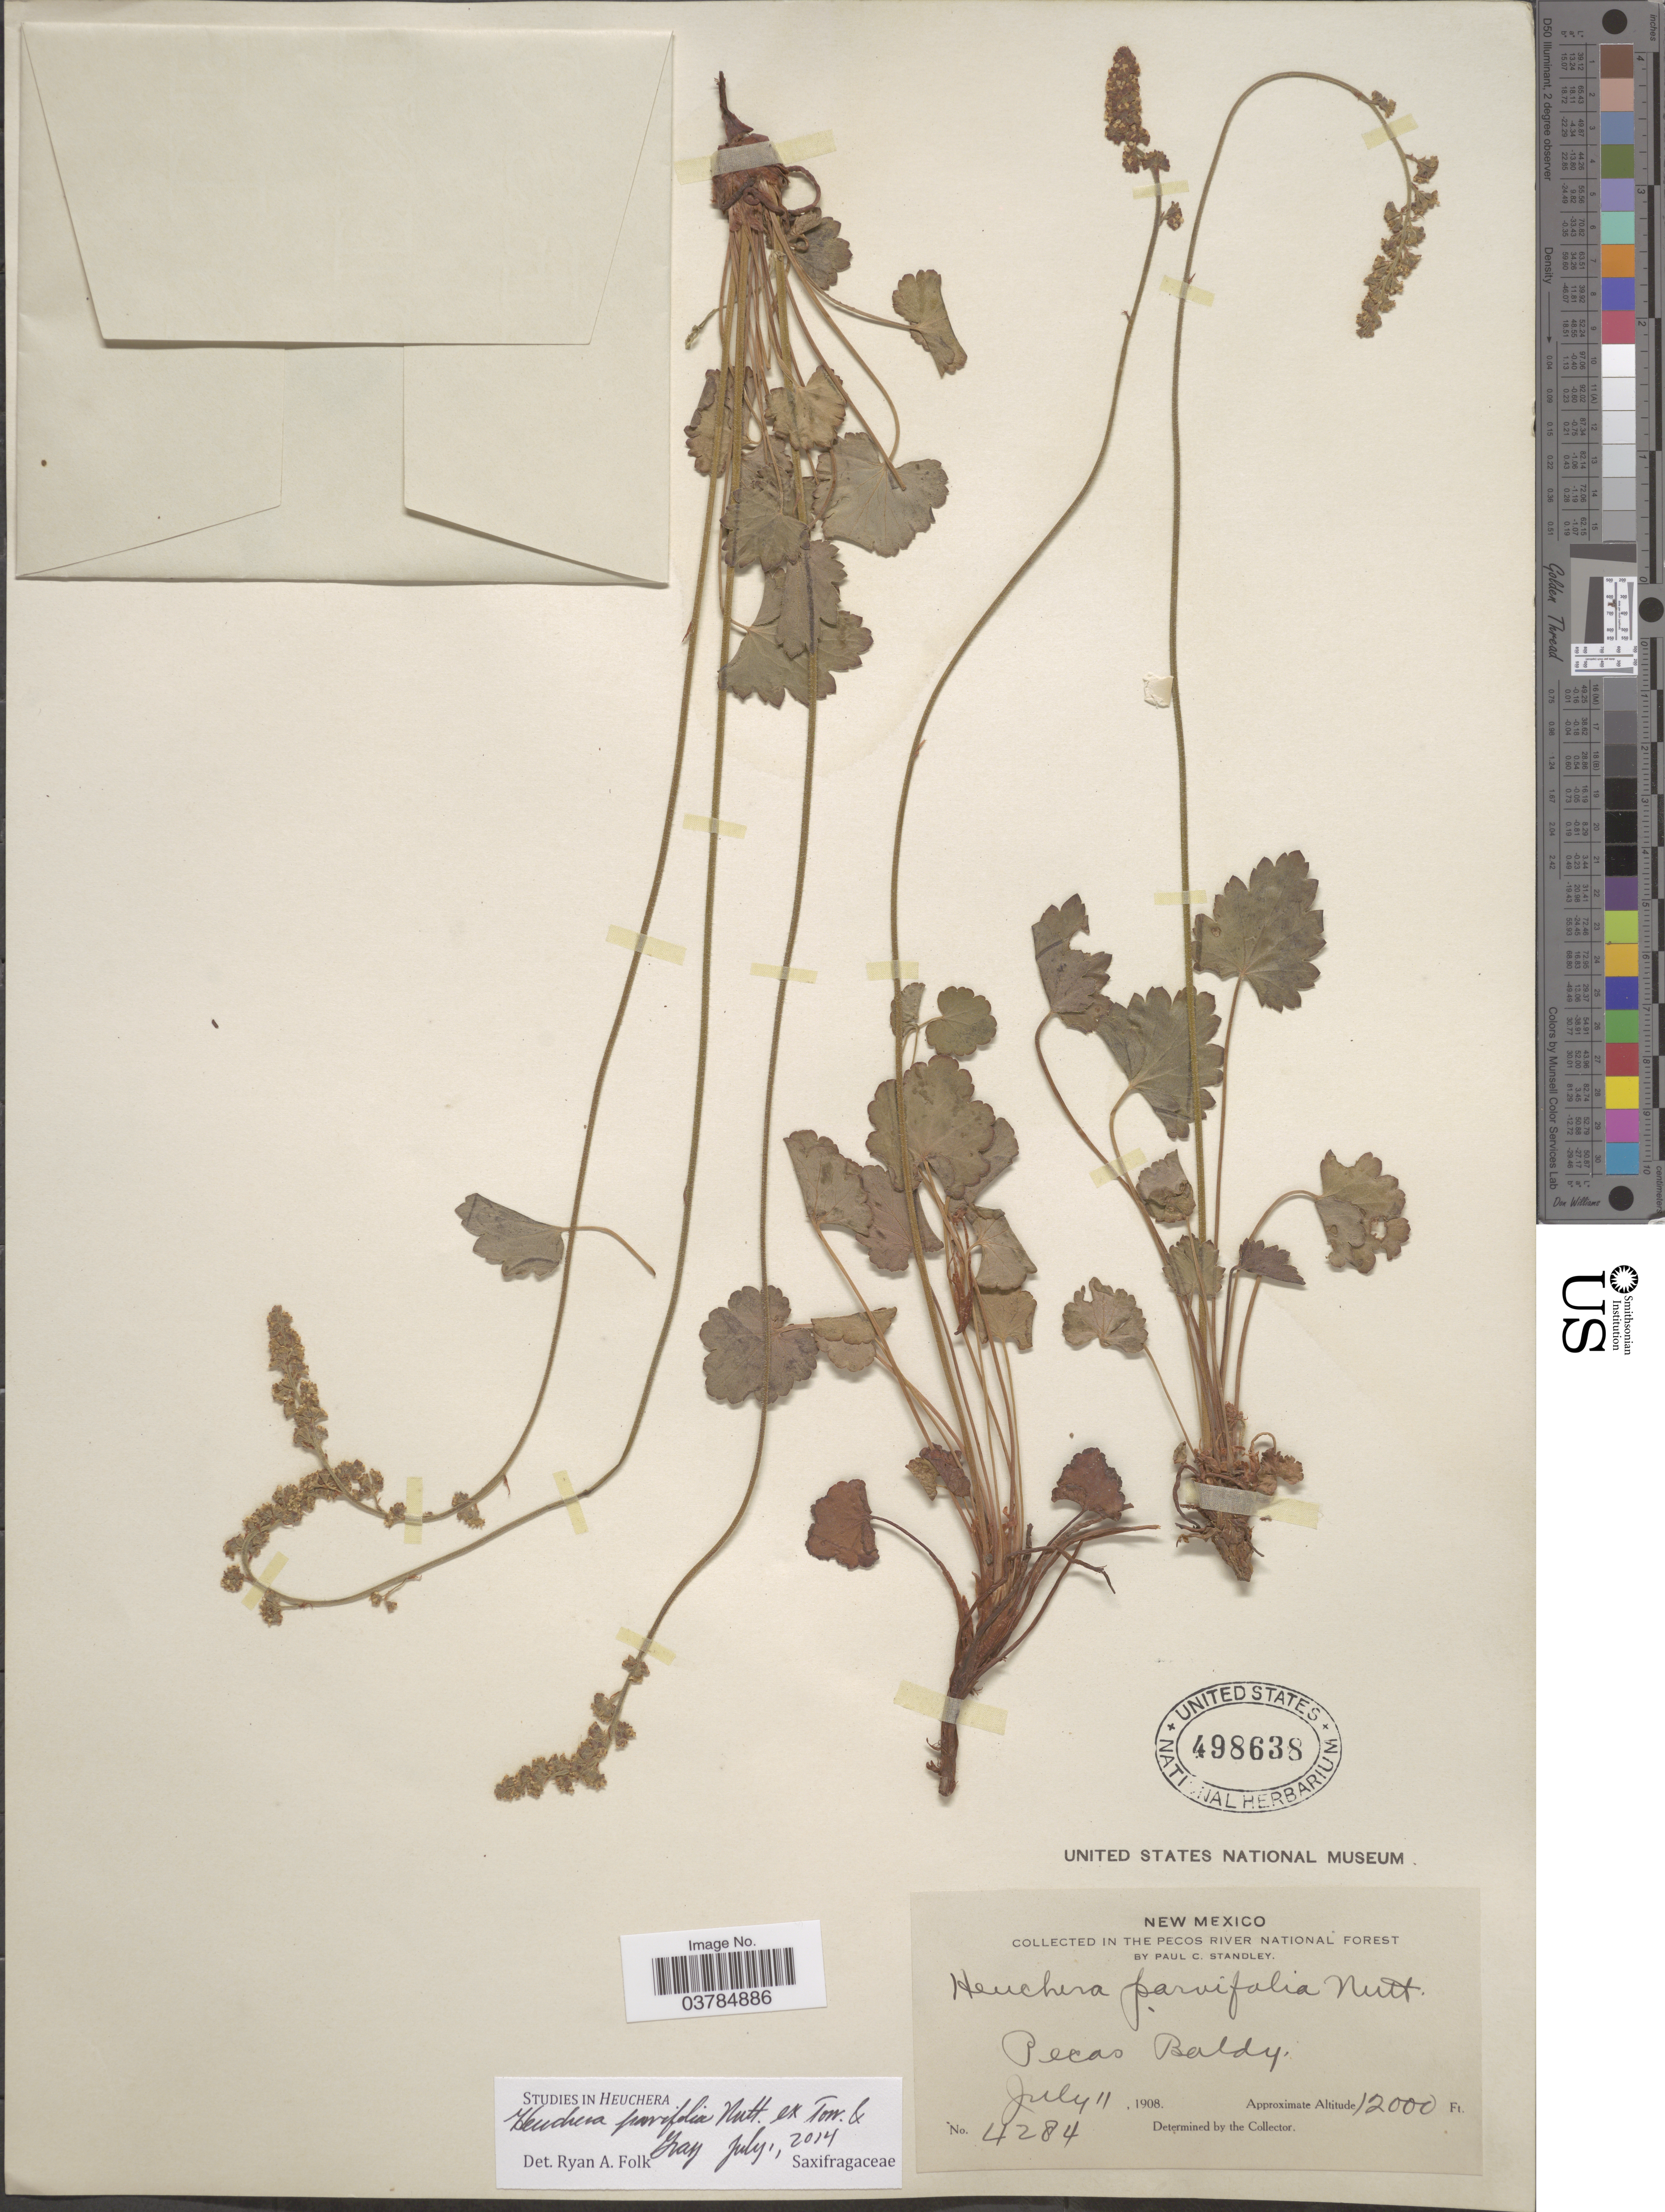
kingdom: Plantae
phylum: Tracheophyta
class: Magnoliopsida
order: Saxifragales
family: Saxifragaceae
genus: Heuchera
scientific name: Heuchera parvifolia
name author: Nutt.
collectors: P. C. Standley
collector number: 4284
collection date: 1908-07-11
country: United States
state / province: New Mexico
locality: In The Pecos River National Forest. Pecas Baldy.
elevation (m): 3658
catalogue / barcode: US 498638